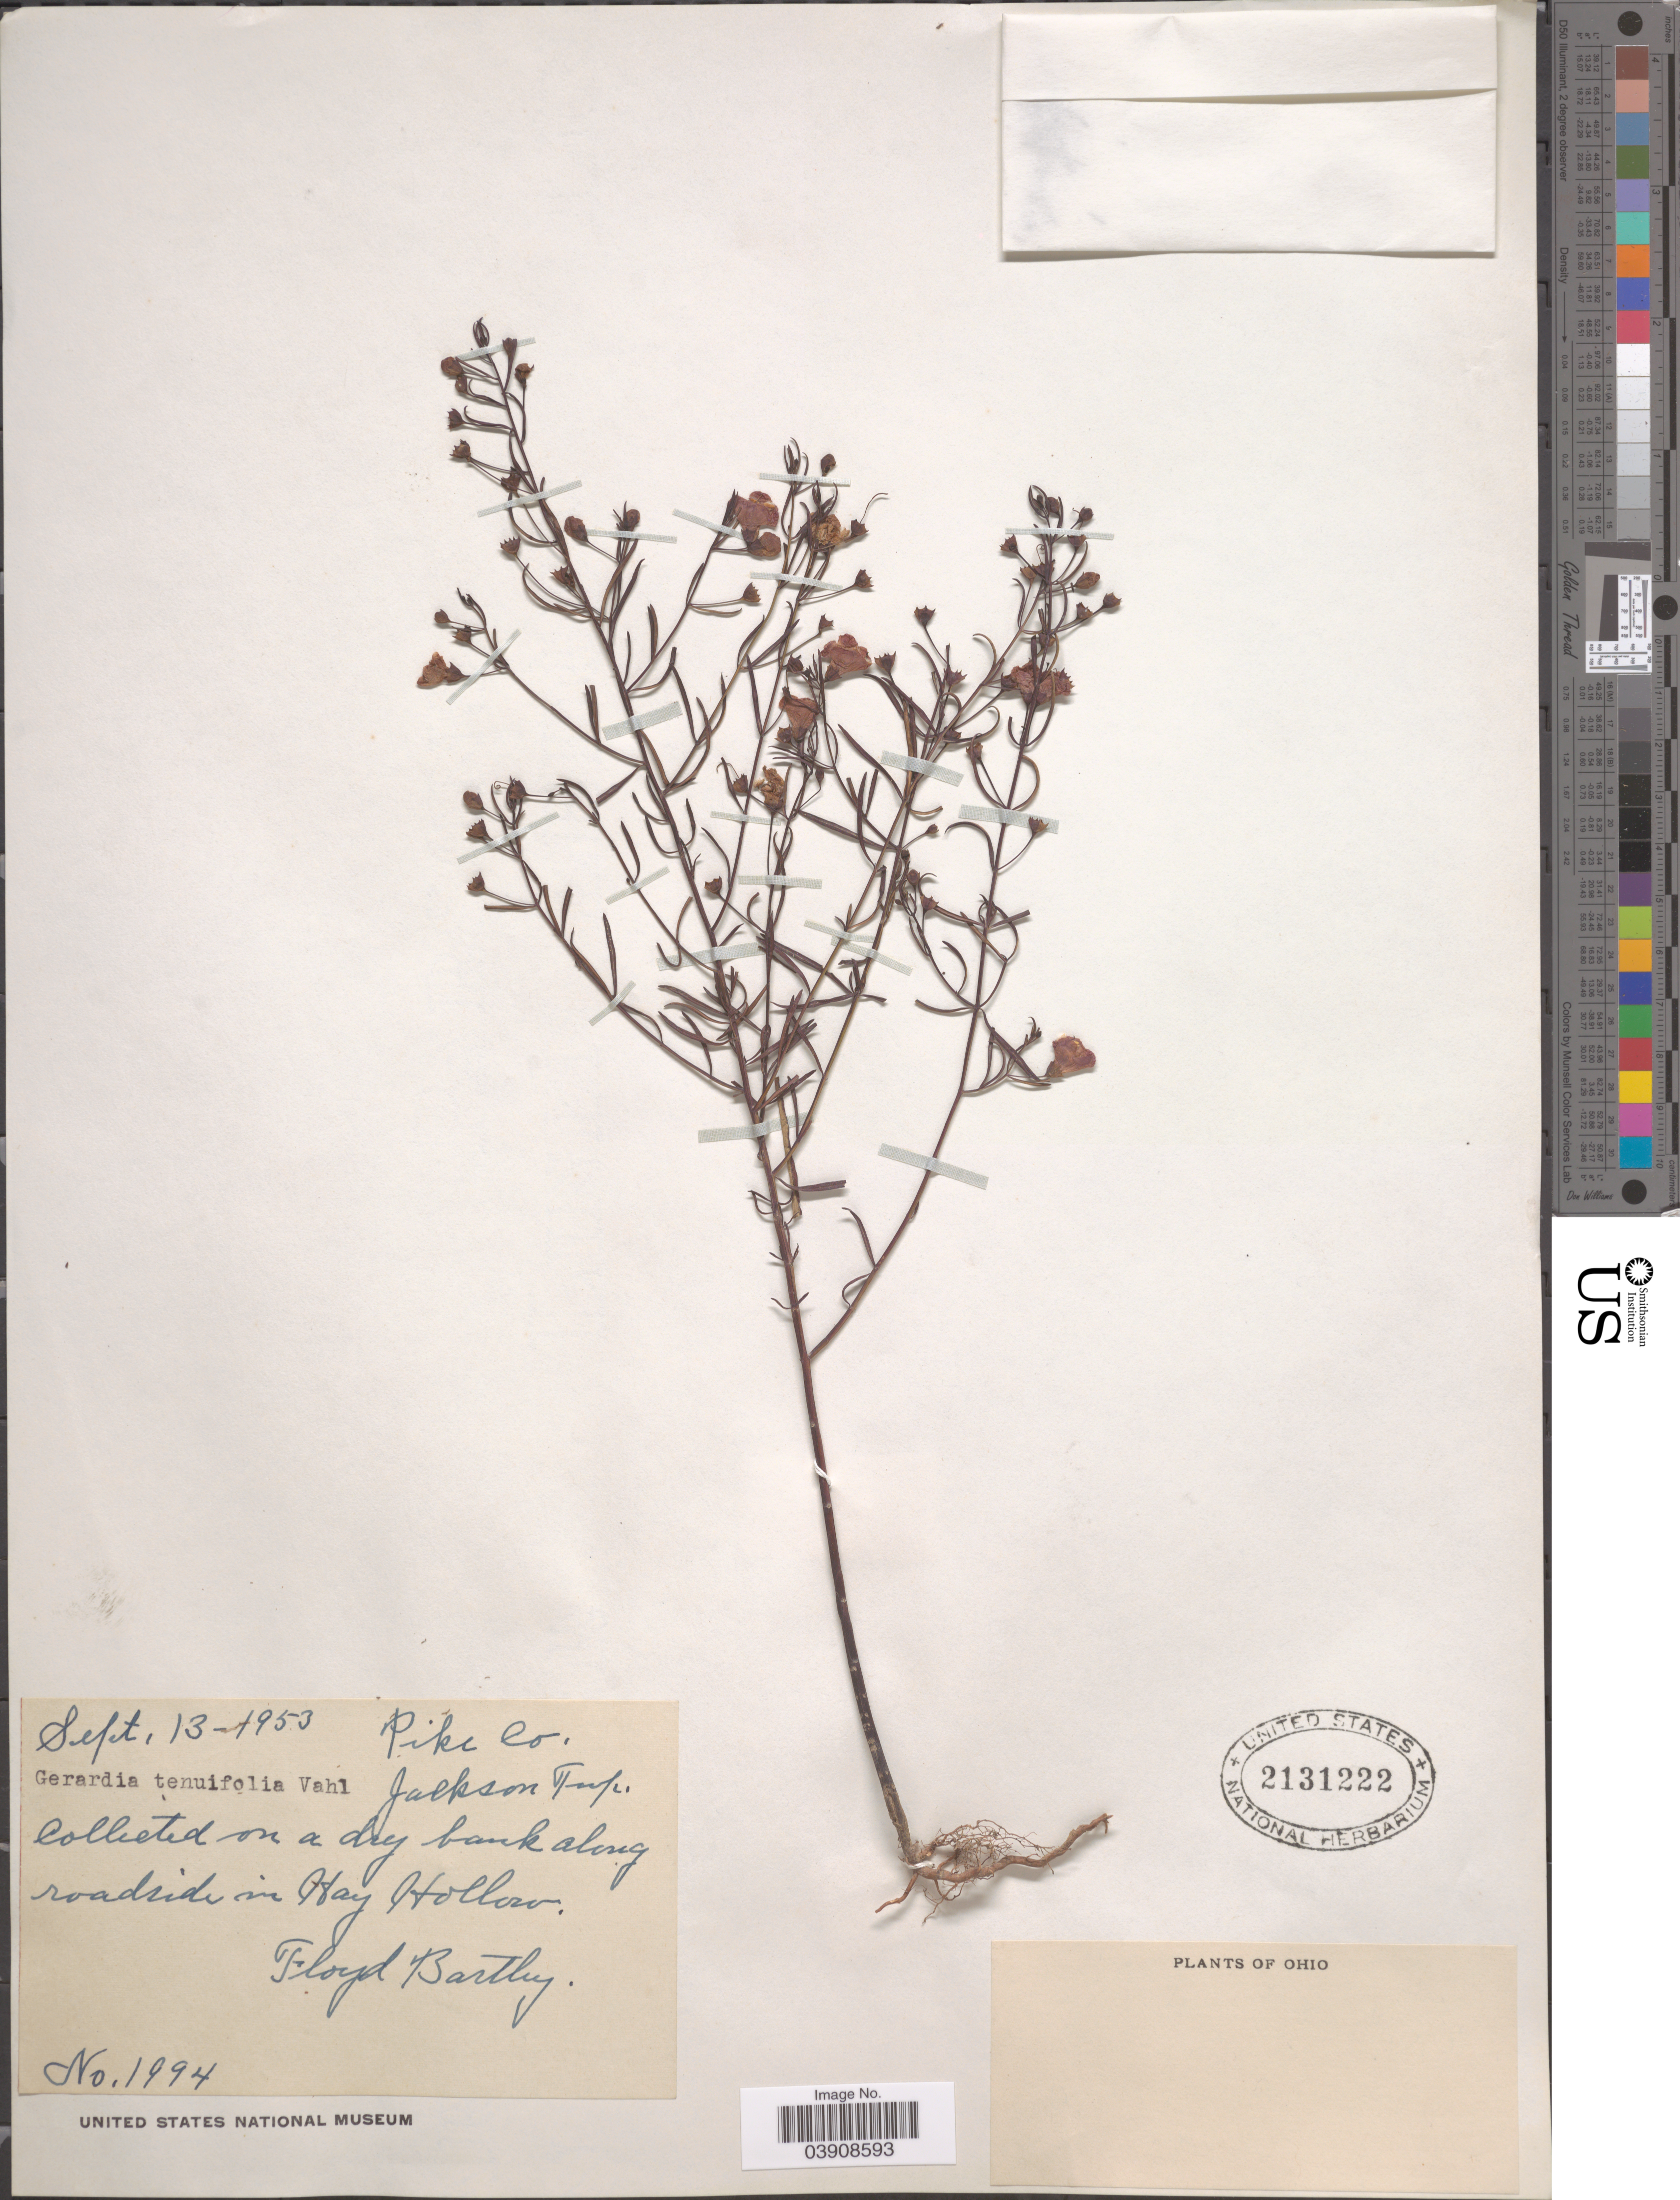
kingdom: Plantae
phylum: Tracheophyta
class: Magnoliopsida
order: Lamiales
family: Orobanchaceae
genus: Agalinis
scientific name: Agalinis tenuifolia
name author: (Vahl) Raf.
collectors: F. Bartley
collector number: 1994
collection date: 1953-09-13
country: United States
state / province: Ohio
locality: Pike Co. Jackson Twp. On a dry bank along roadside in Hay Hollow.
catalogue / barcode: US 2131222